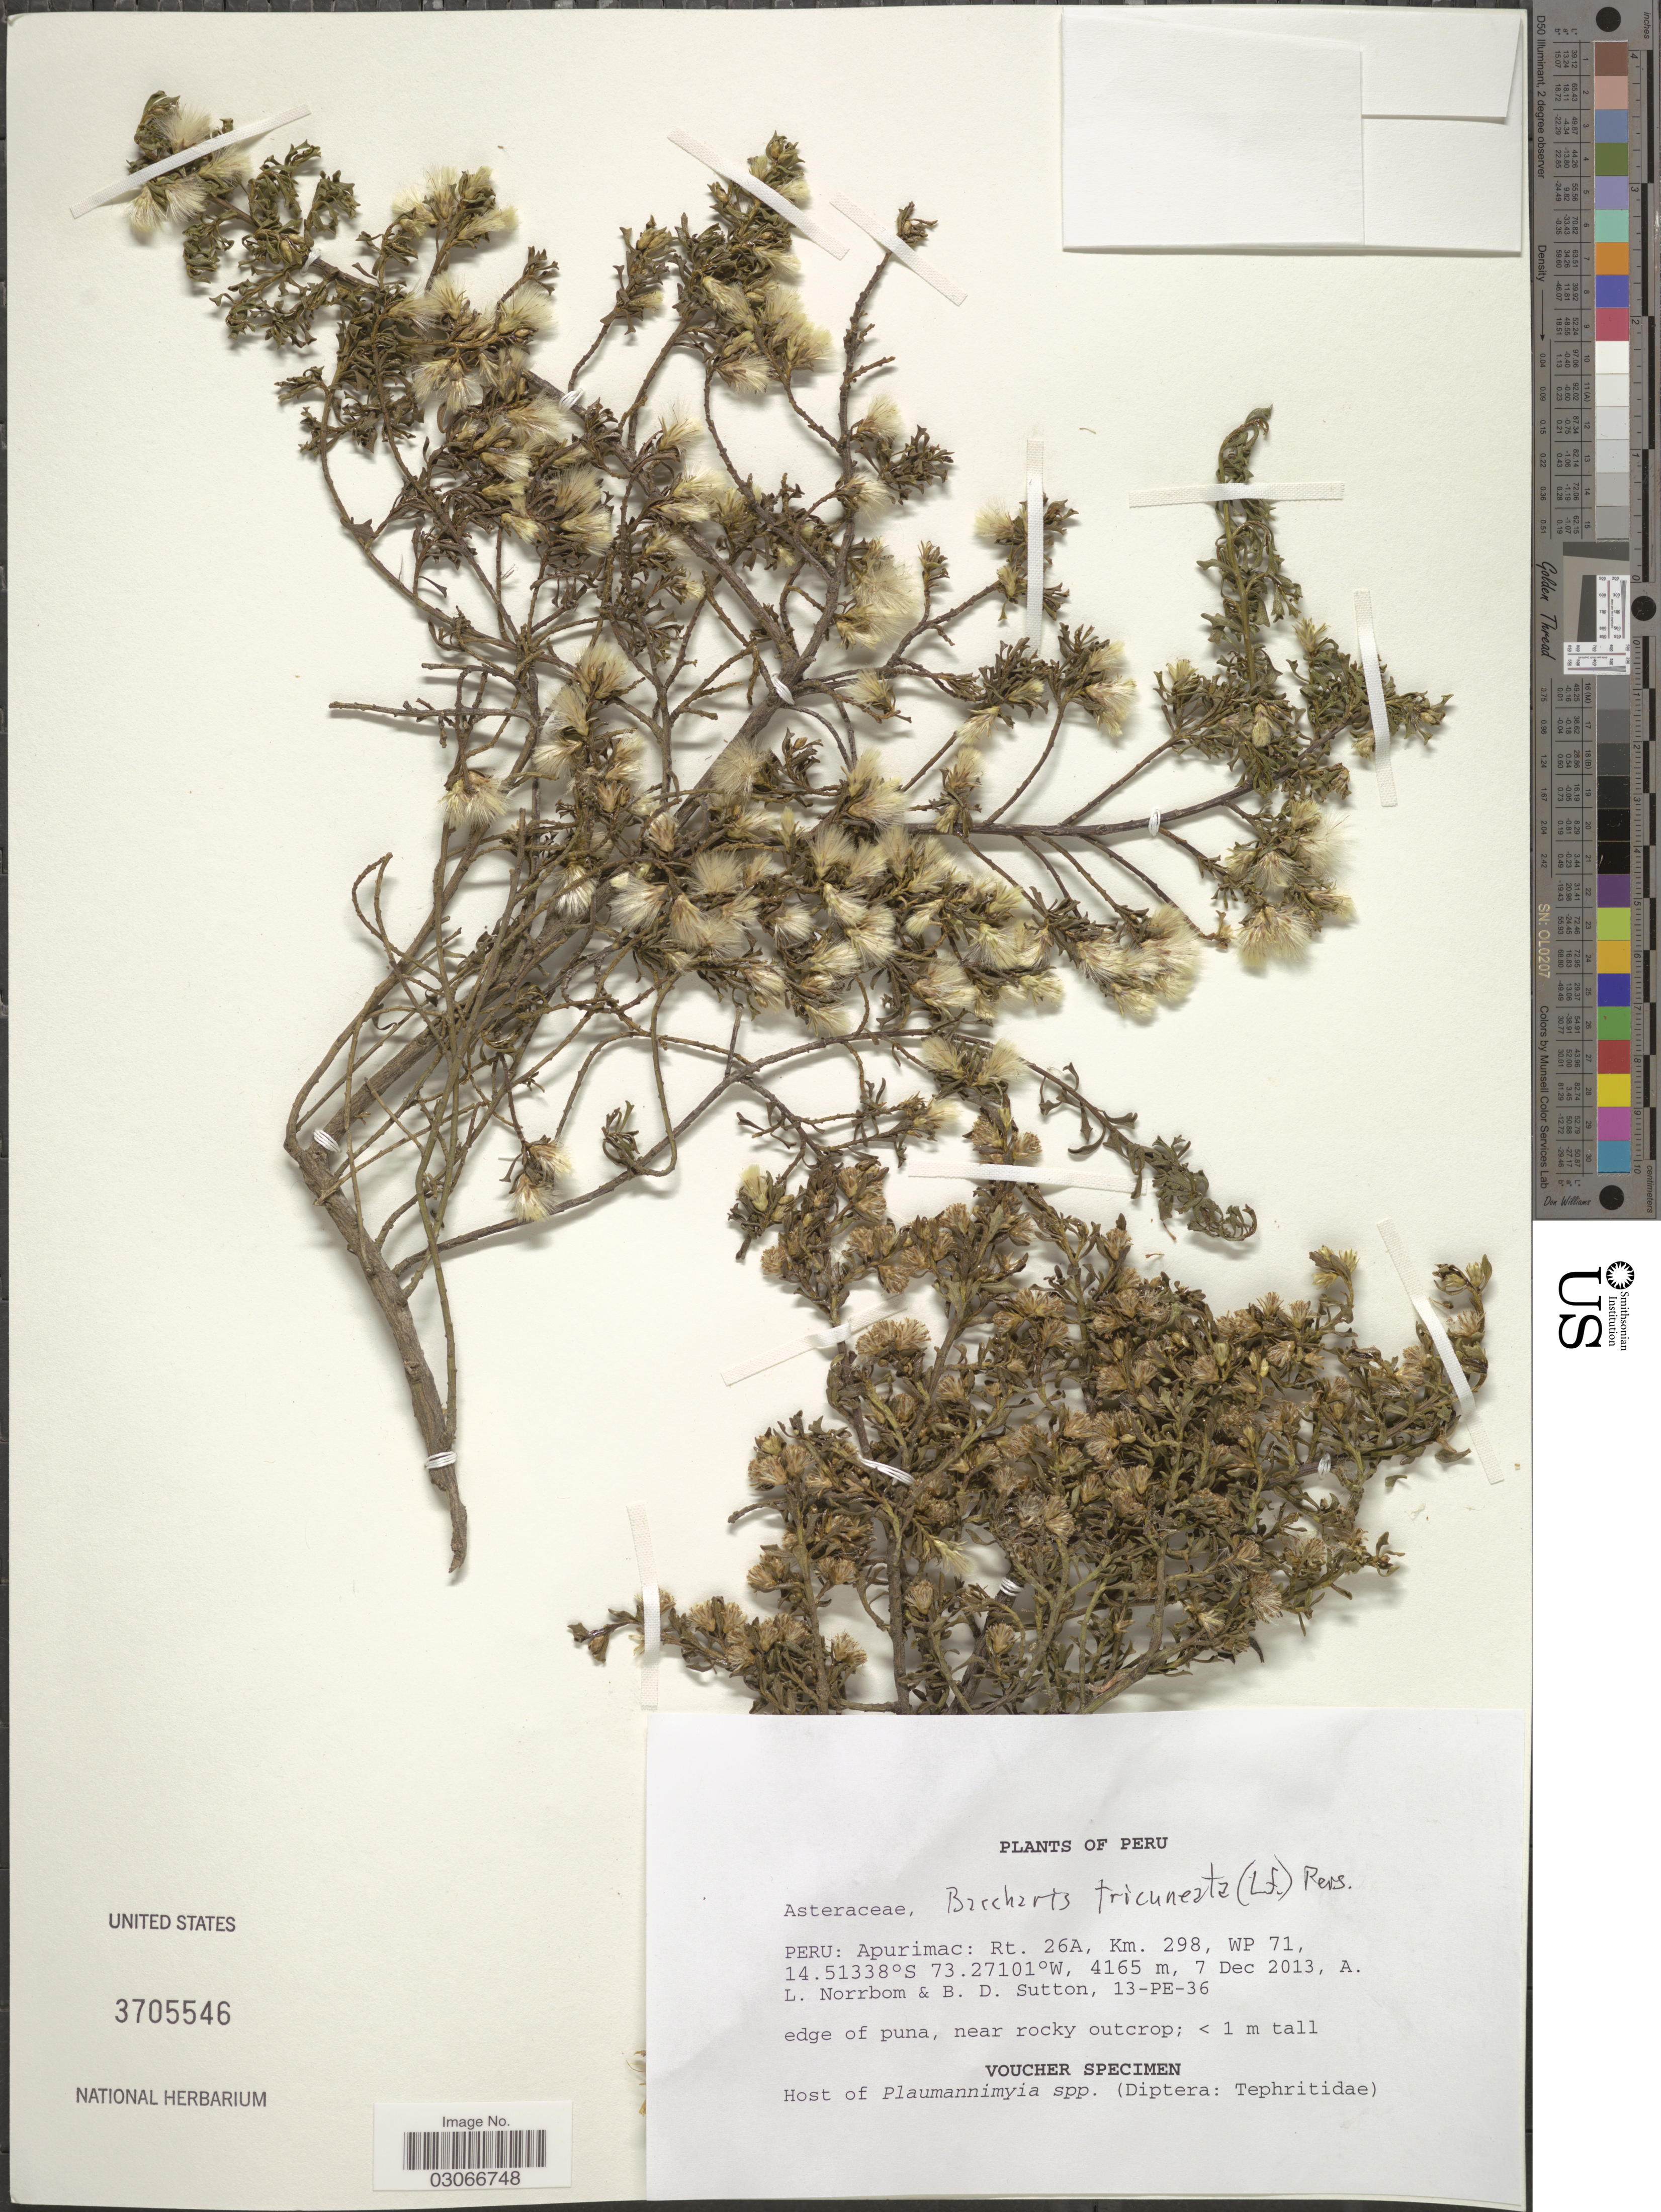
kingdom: Plantae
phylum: Tracheophyta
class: Magnoliopsida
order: Asterales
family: Asteraceae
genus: Baccharis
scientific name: Baccharis tricuneata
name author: (L. f.) Pers.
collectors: A. L. Norrbom & B. Sutton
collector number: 13-PE-36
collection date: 2013-12-07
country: Peru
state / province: Apurímac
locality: Rt. 26A, Km. 298, WP 71.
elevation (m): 4165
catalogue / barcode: US 3705546